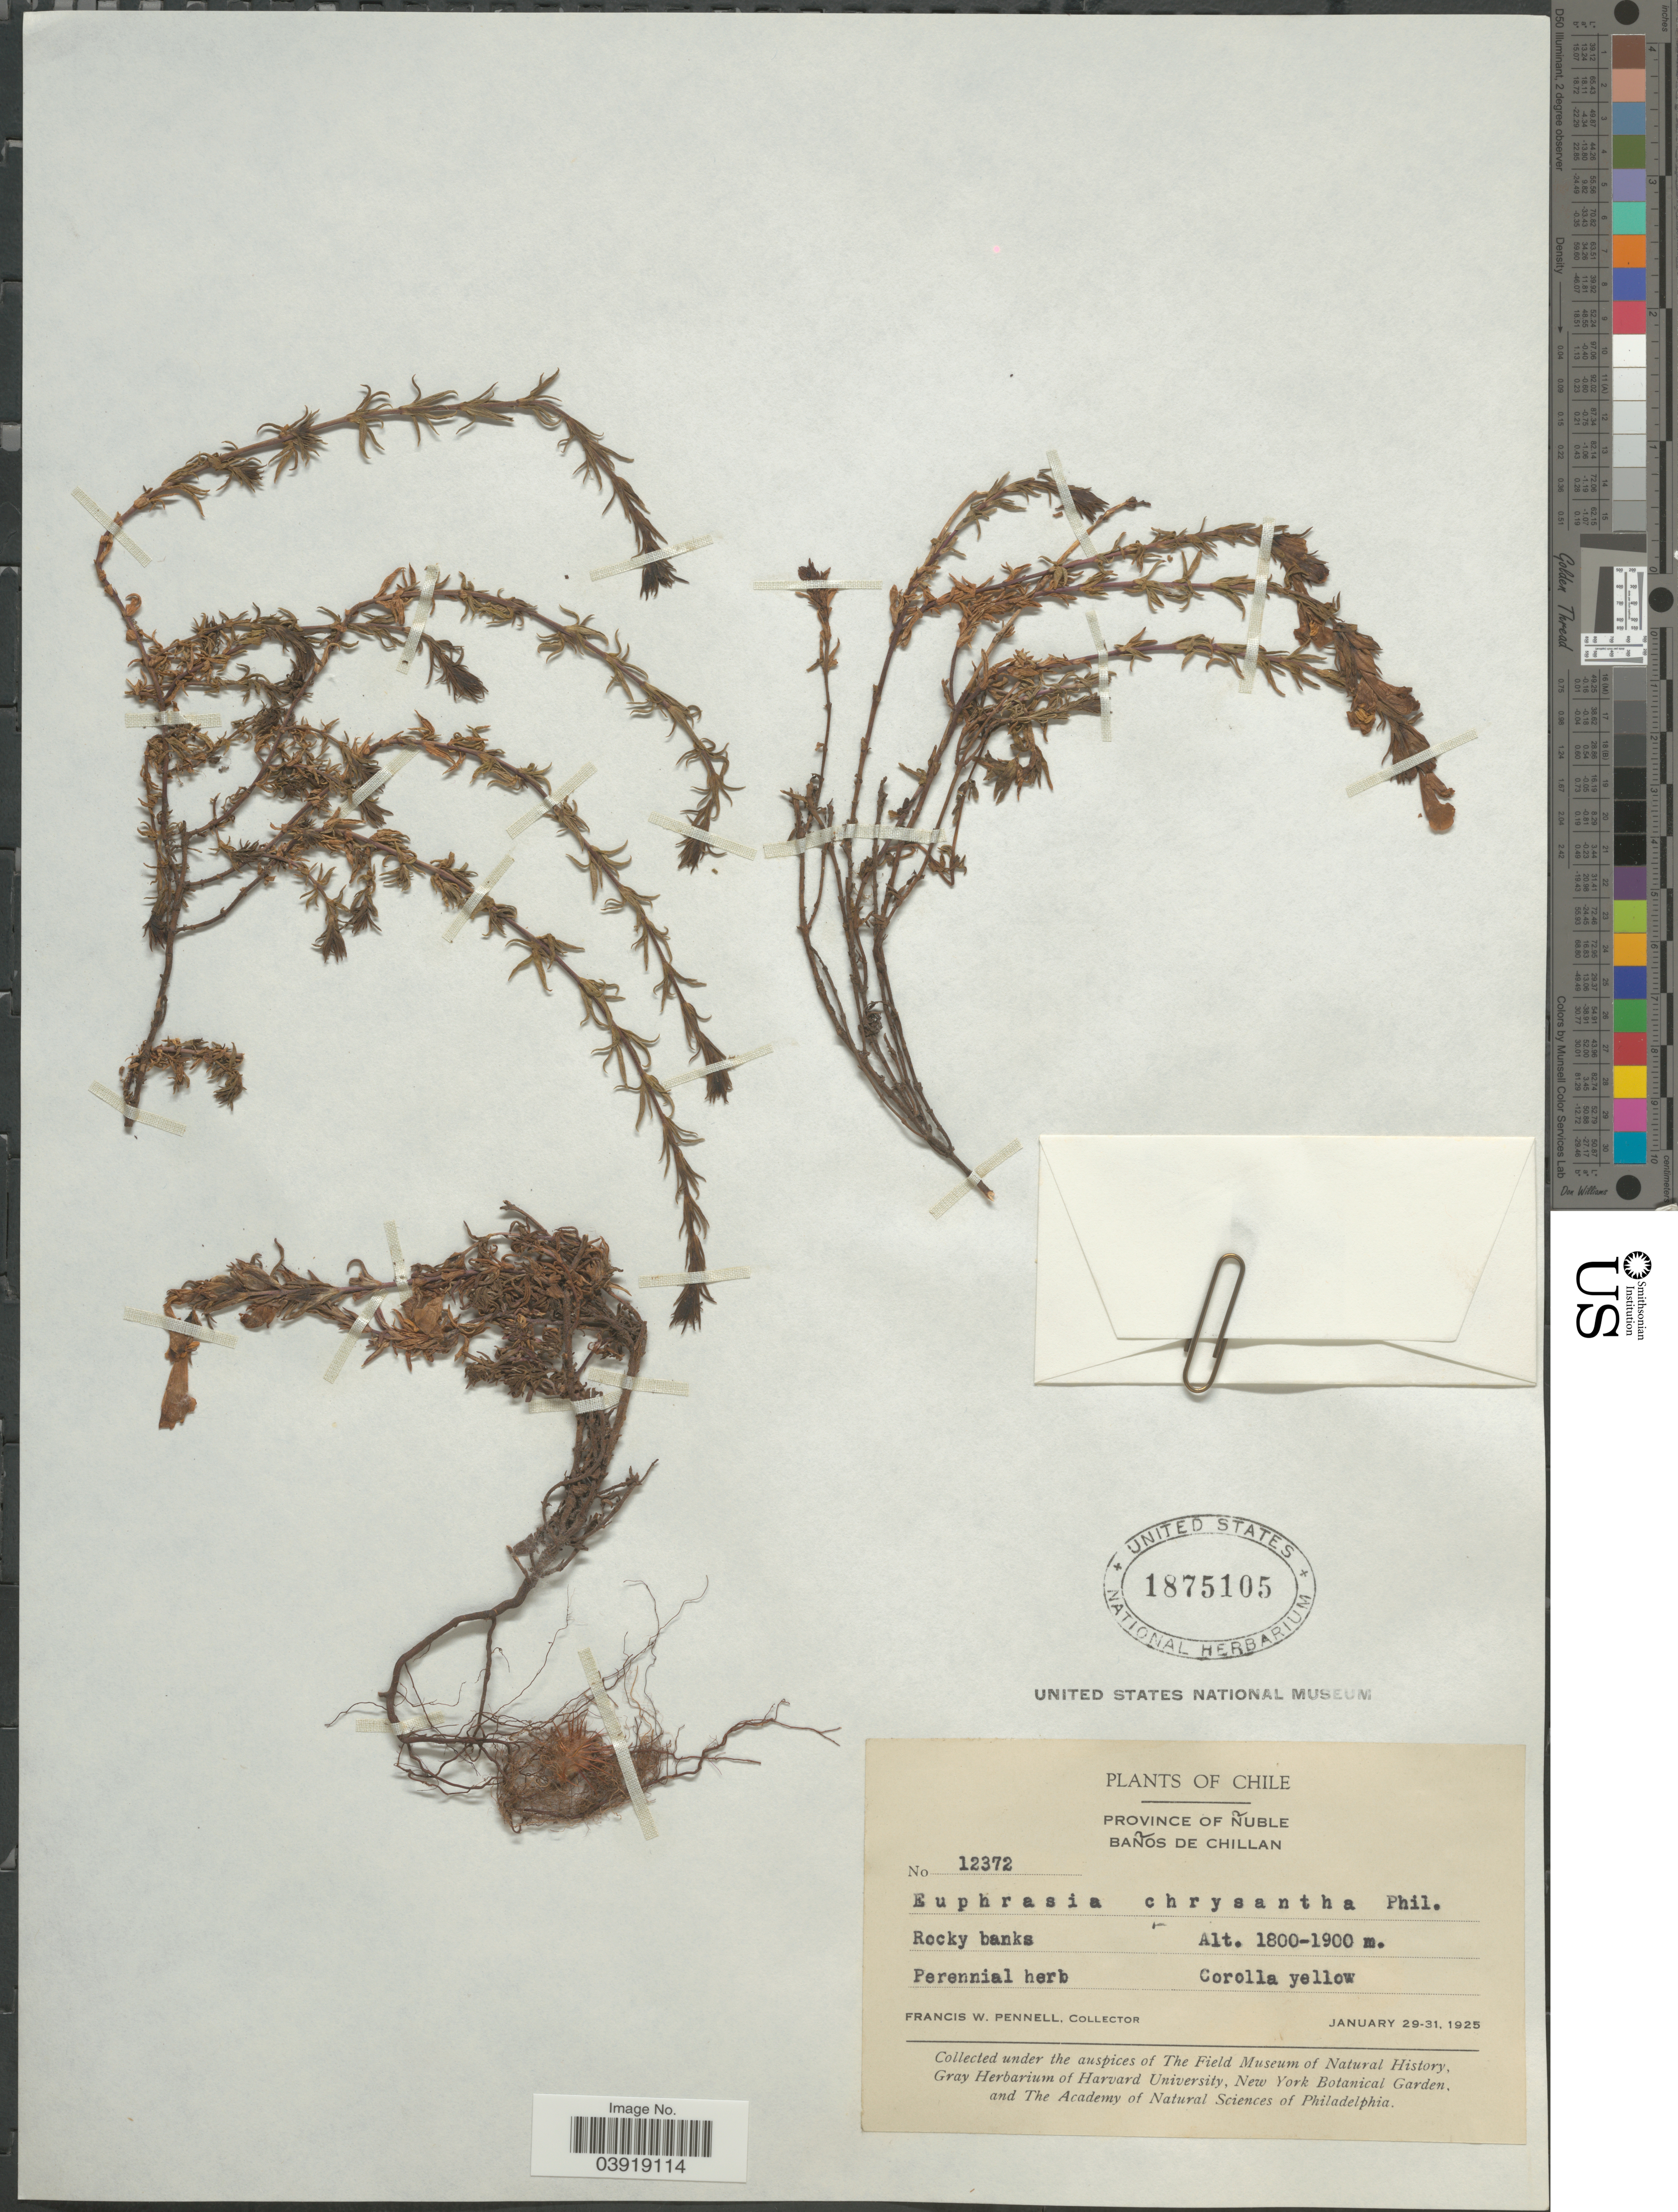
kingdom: Plantae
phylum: Tracheophyta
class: Magnoliopsida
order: Lamiales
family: Orobanchaceae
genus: Euphrasia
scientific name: Euphrasia chrysantha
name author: Phil.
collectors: F. W. Pennell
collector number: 12372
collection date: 1925-01-29/1925-01-31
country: Chile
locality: Province of Ñuble. Baños de Chillan.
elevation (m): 1800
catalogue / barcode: US 1875105